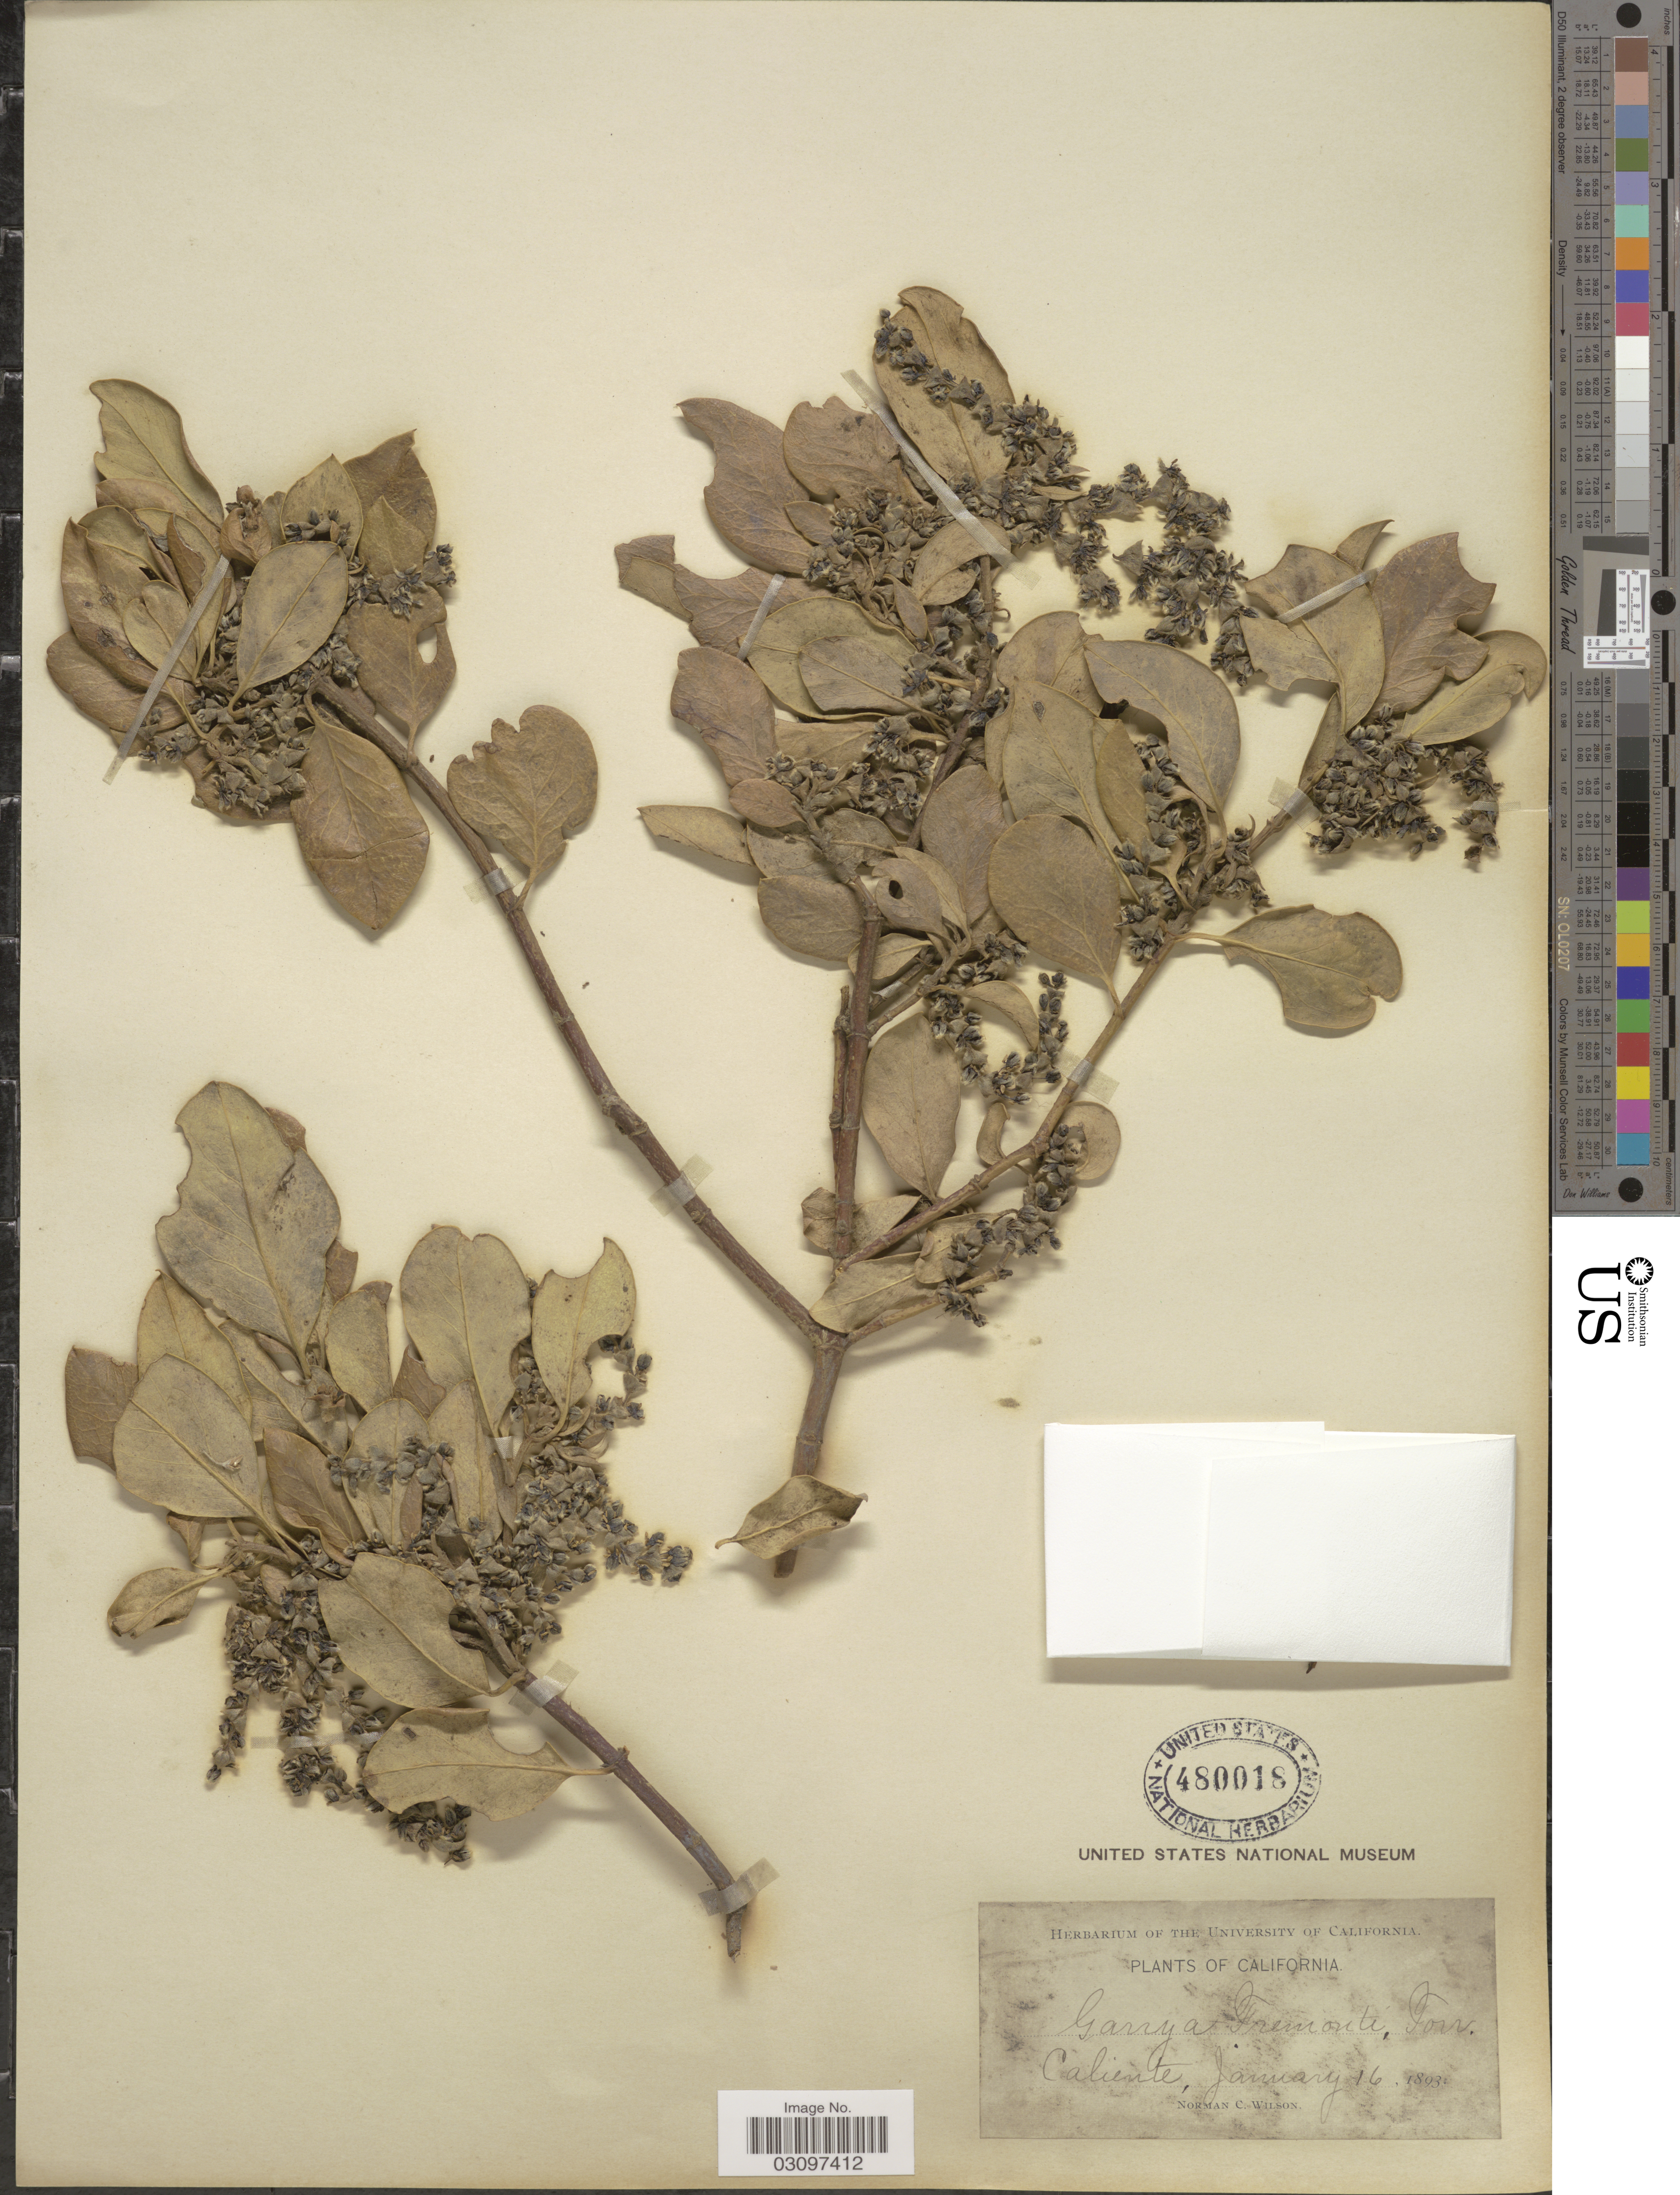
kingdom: Plantae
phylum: Tracheophyta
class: Magnoliopsida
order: Garryales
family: Garryaceae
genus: Garrya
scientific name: Garrya fremontii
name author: Torr.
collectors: N. C. Wilson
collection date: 1893-01-16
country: United States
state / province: California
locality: Caliente.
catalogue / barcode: US 480018